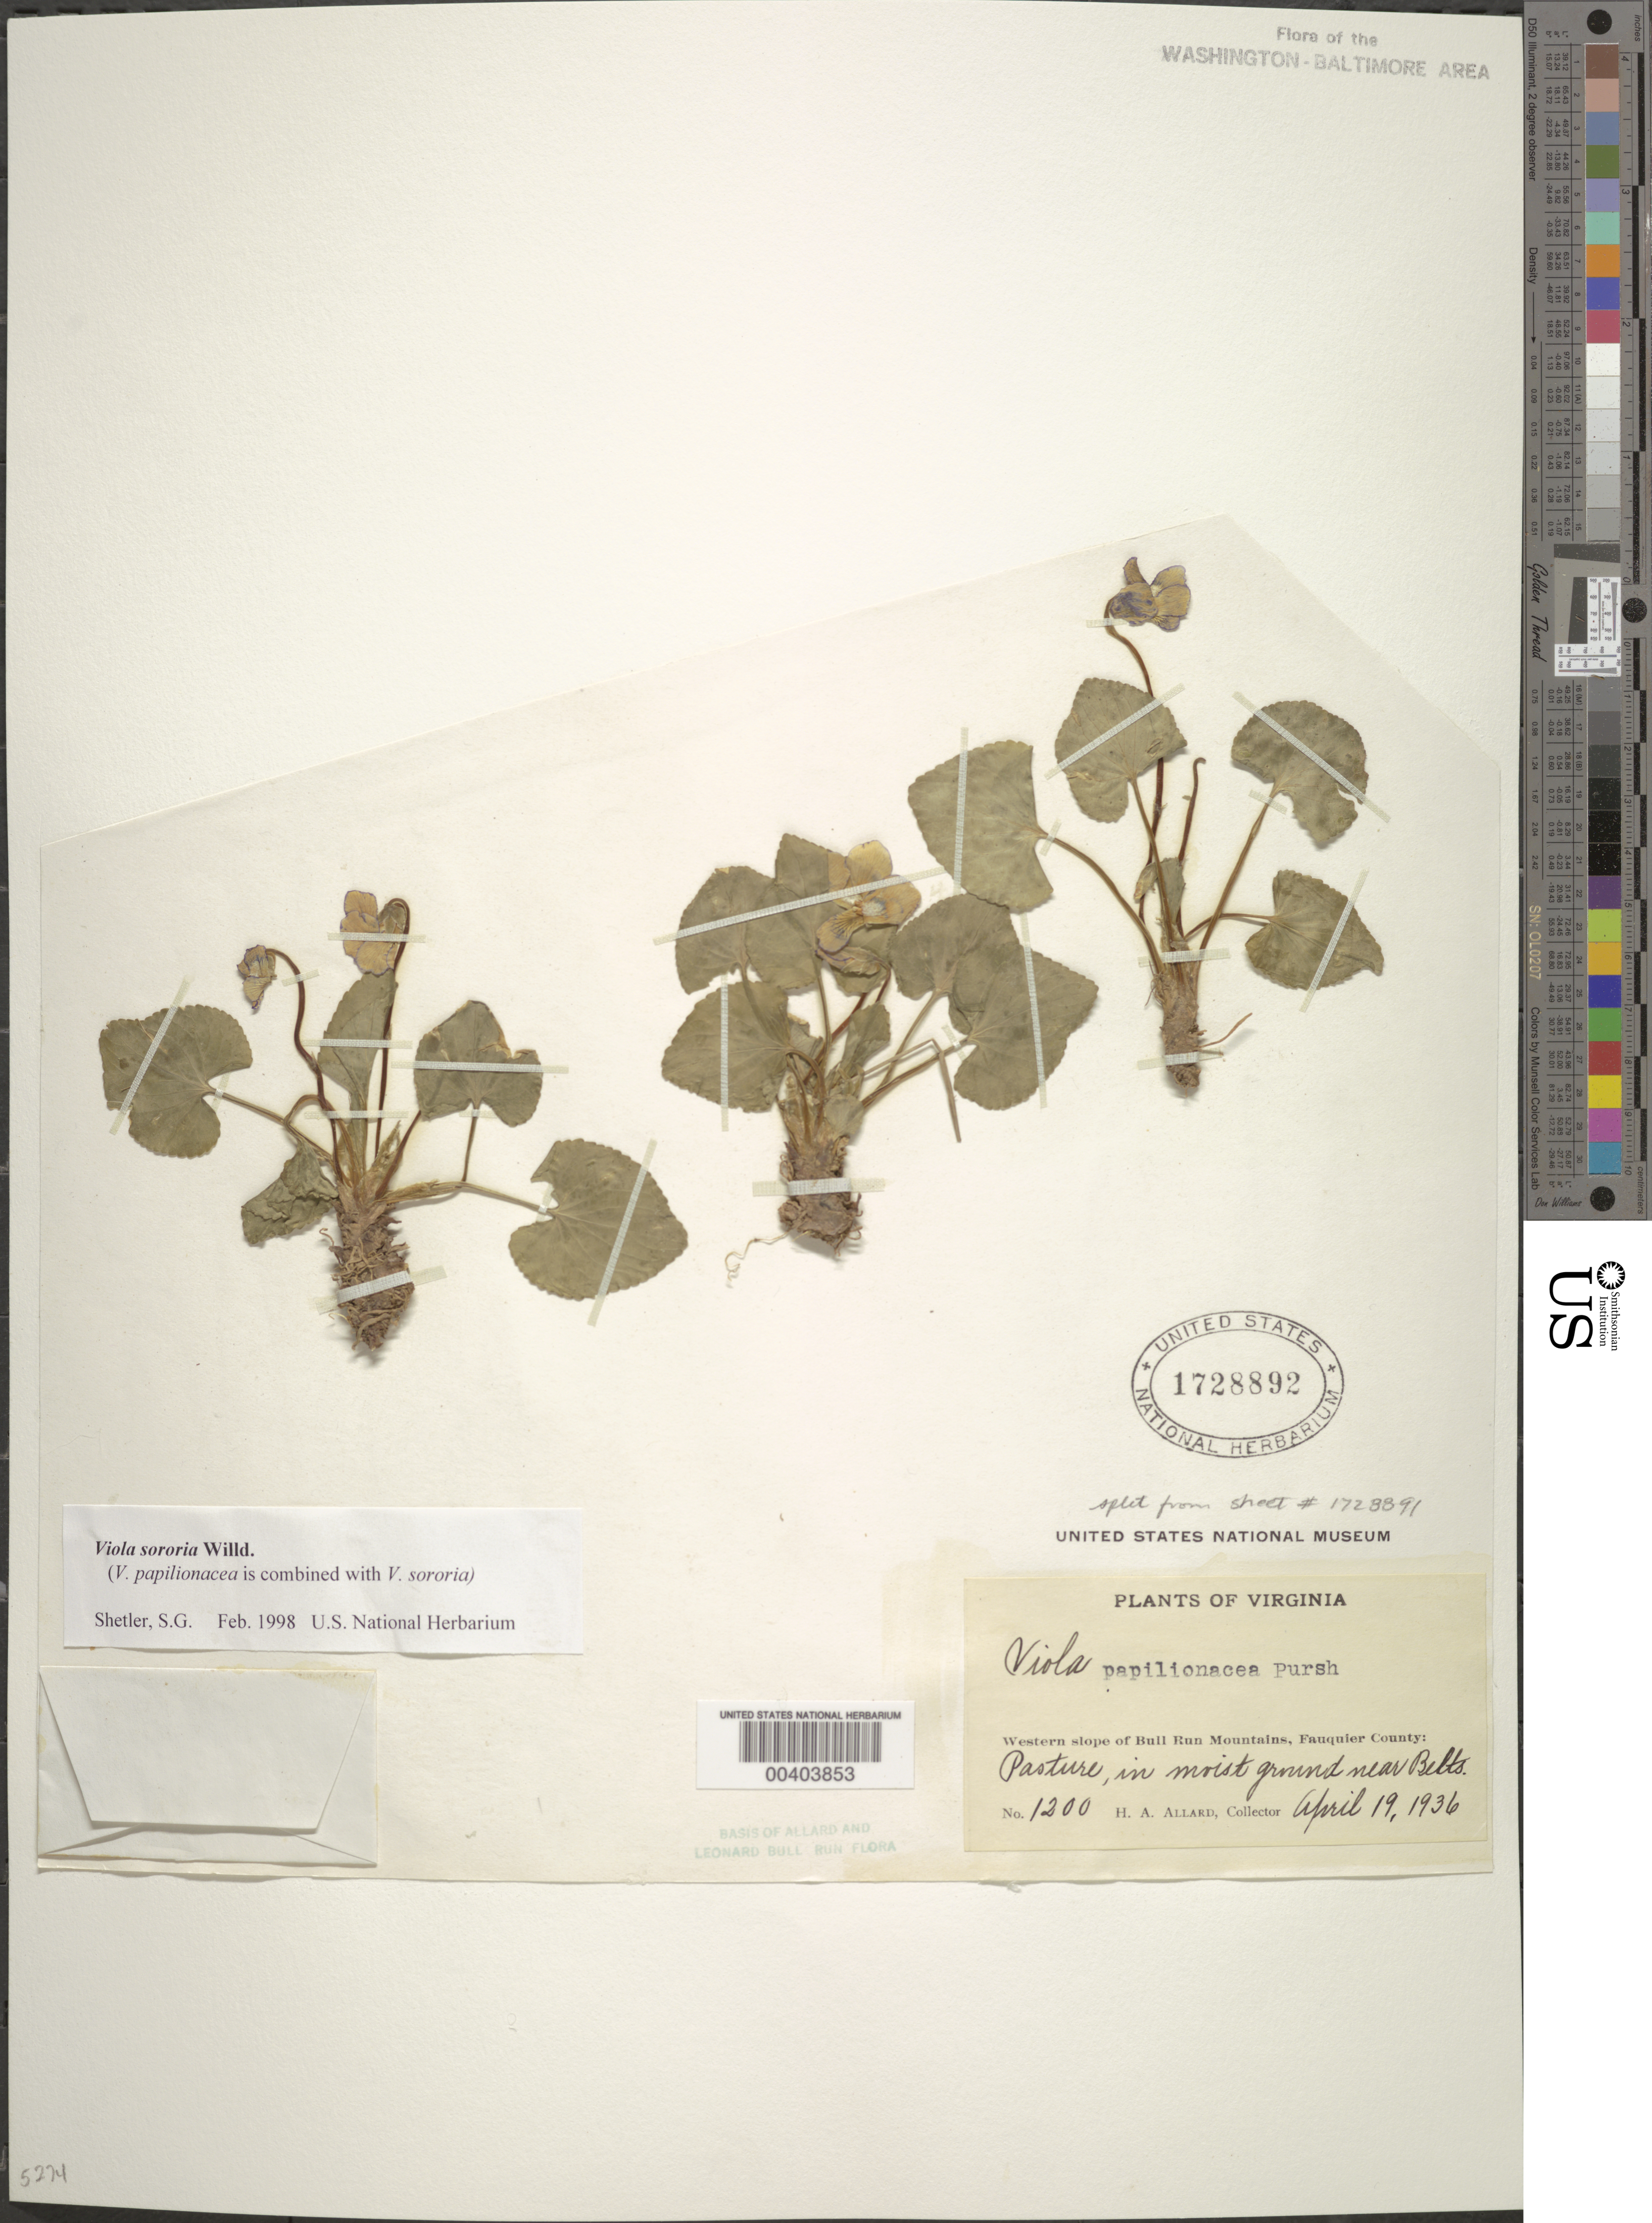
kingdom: Plantae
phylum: Tracheophyta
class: Magnoliopsida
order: Malpighiales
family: Violaceae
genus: Viola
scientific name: Viola sororia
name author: Willd.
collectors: H. A. Allard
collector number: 1200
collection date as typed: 19 Apr 1936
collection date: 1936-04-19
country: United States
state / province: Virginia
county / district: Fauquier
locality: Belts vicinity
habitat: Pasture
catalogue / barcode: US 1728892